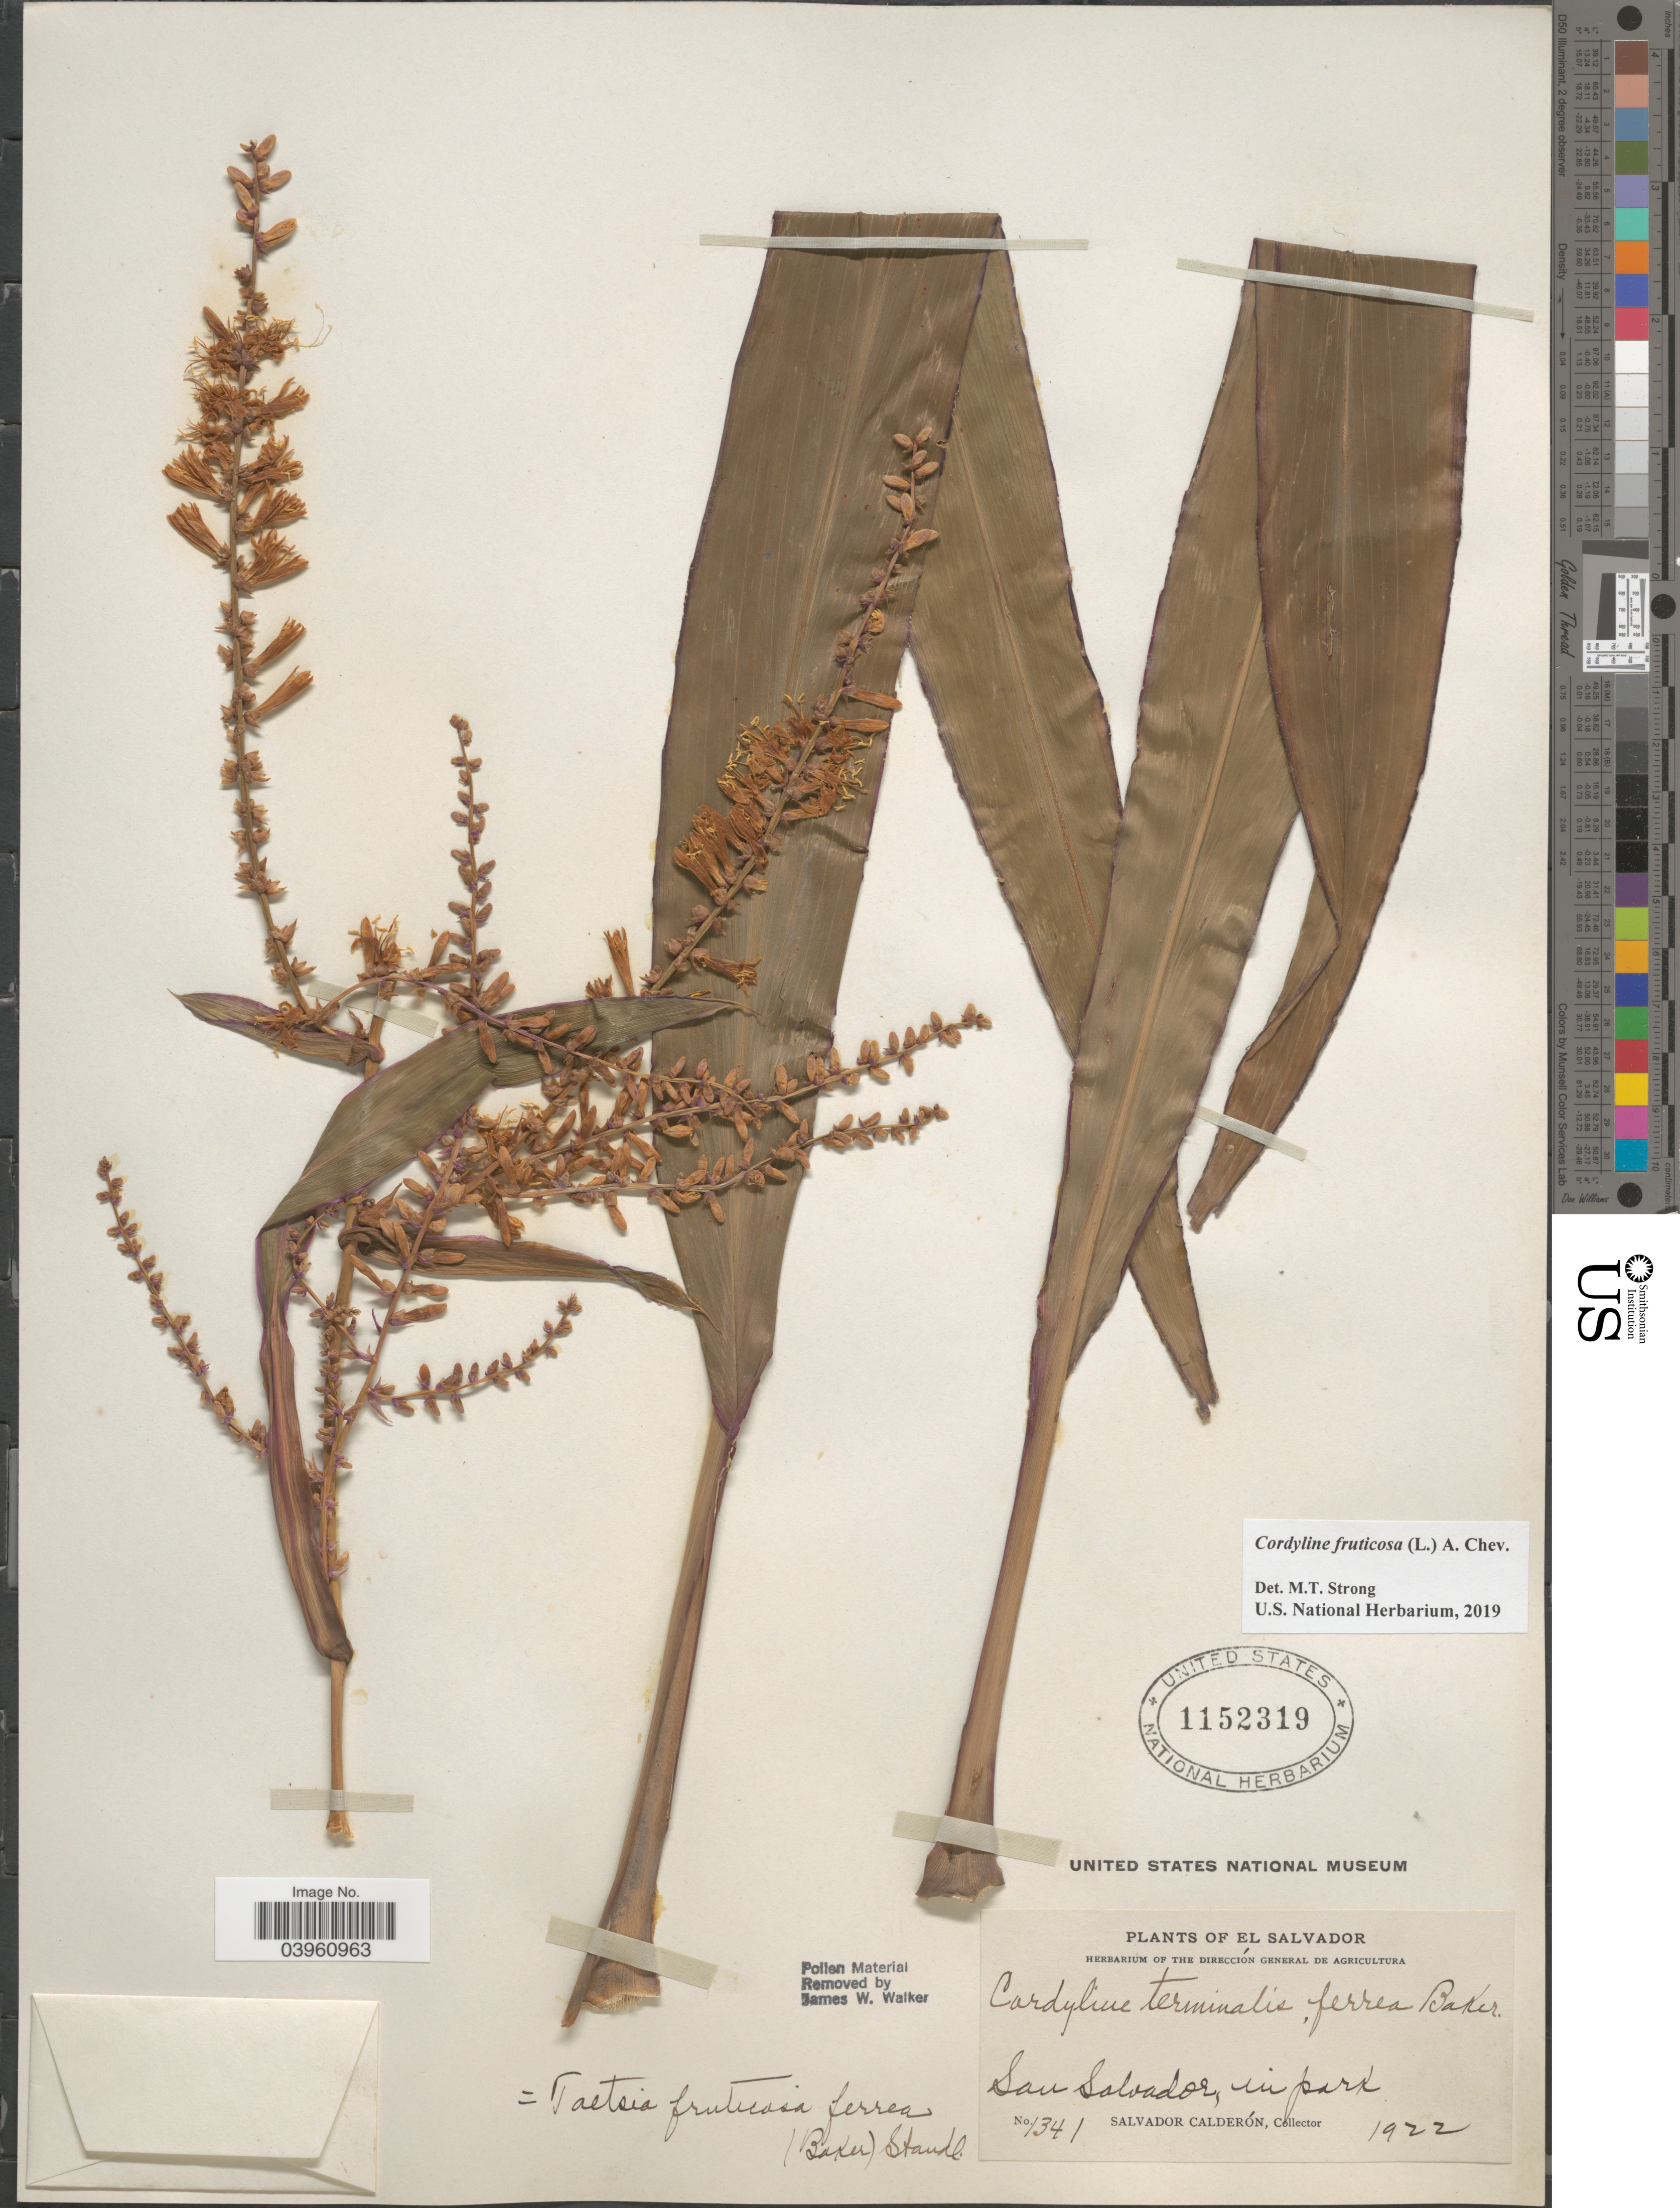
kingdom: Plantae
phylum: Tracheophyta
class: Liliopsida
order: Asparagales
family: Asparagaceae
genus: Cordyline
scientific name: Cordyline fruticosa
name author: (L.) A. Chev.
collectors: S. Calderón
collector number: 1341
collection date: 1922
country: El Salvador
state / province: San Salvador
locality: In park.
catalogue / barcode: US 1152319